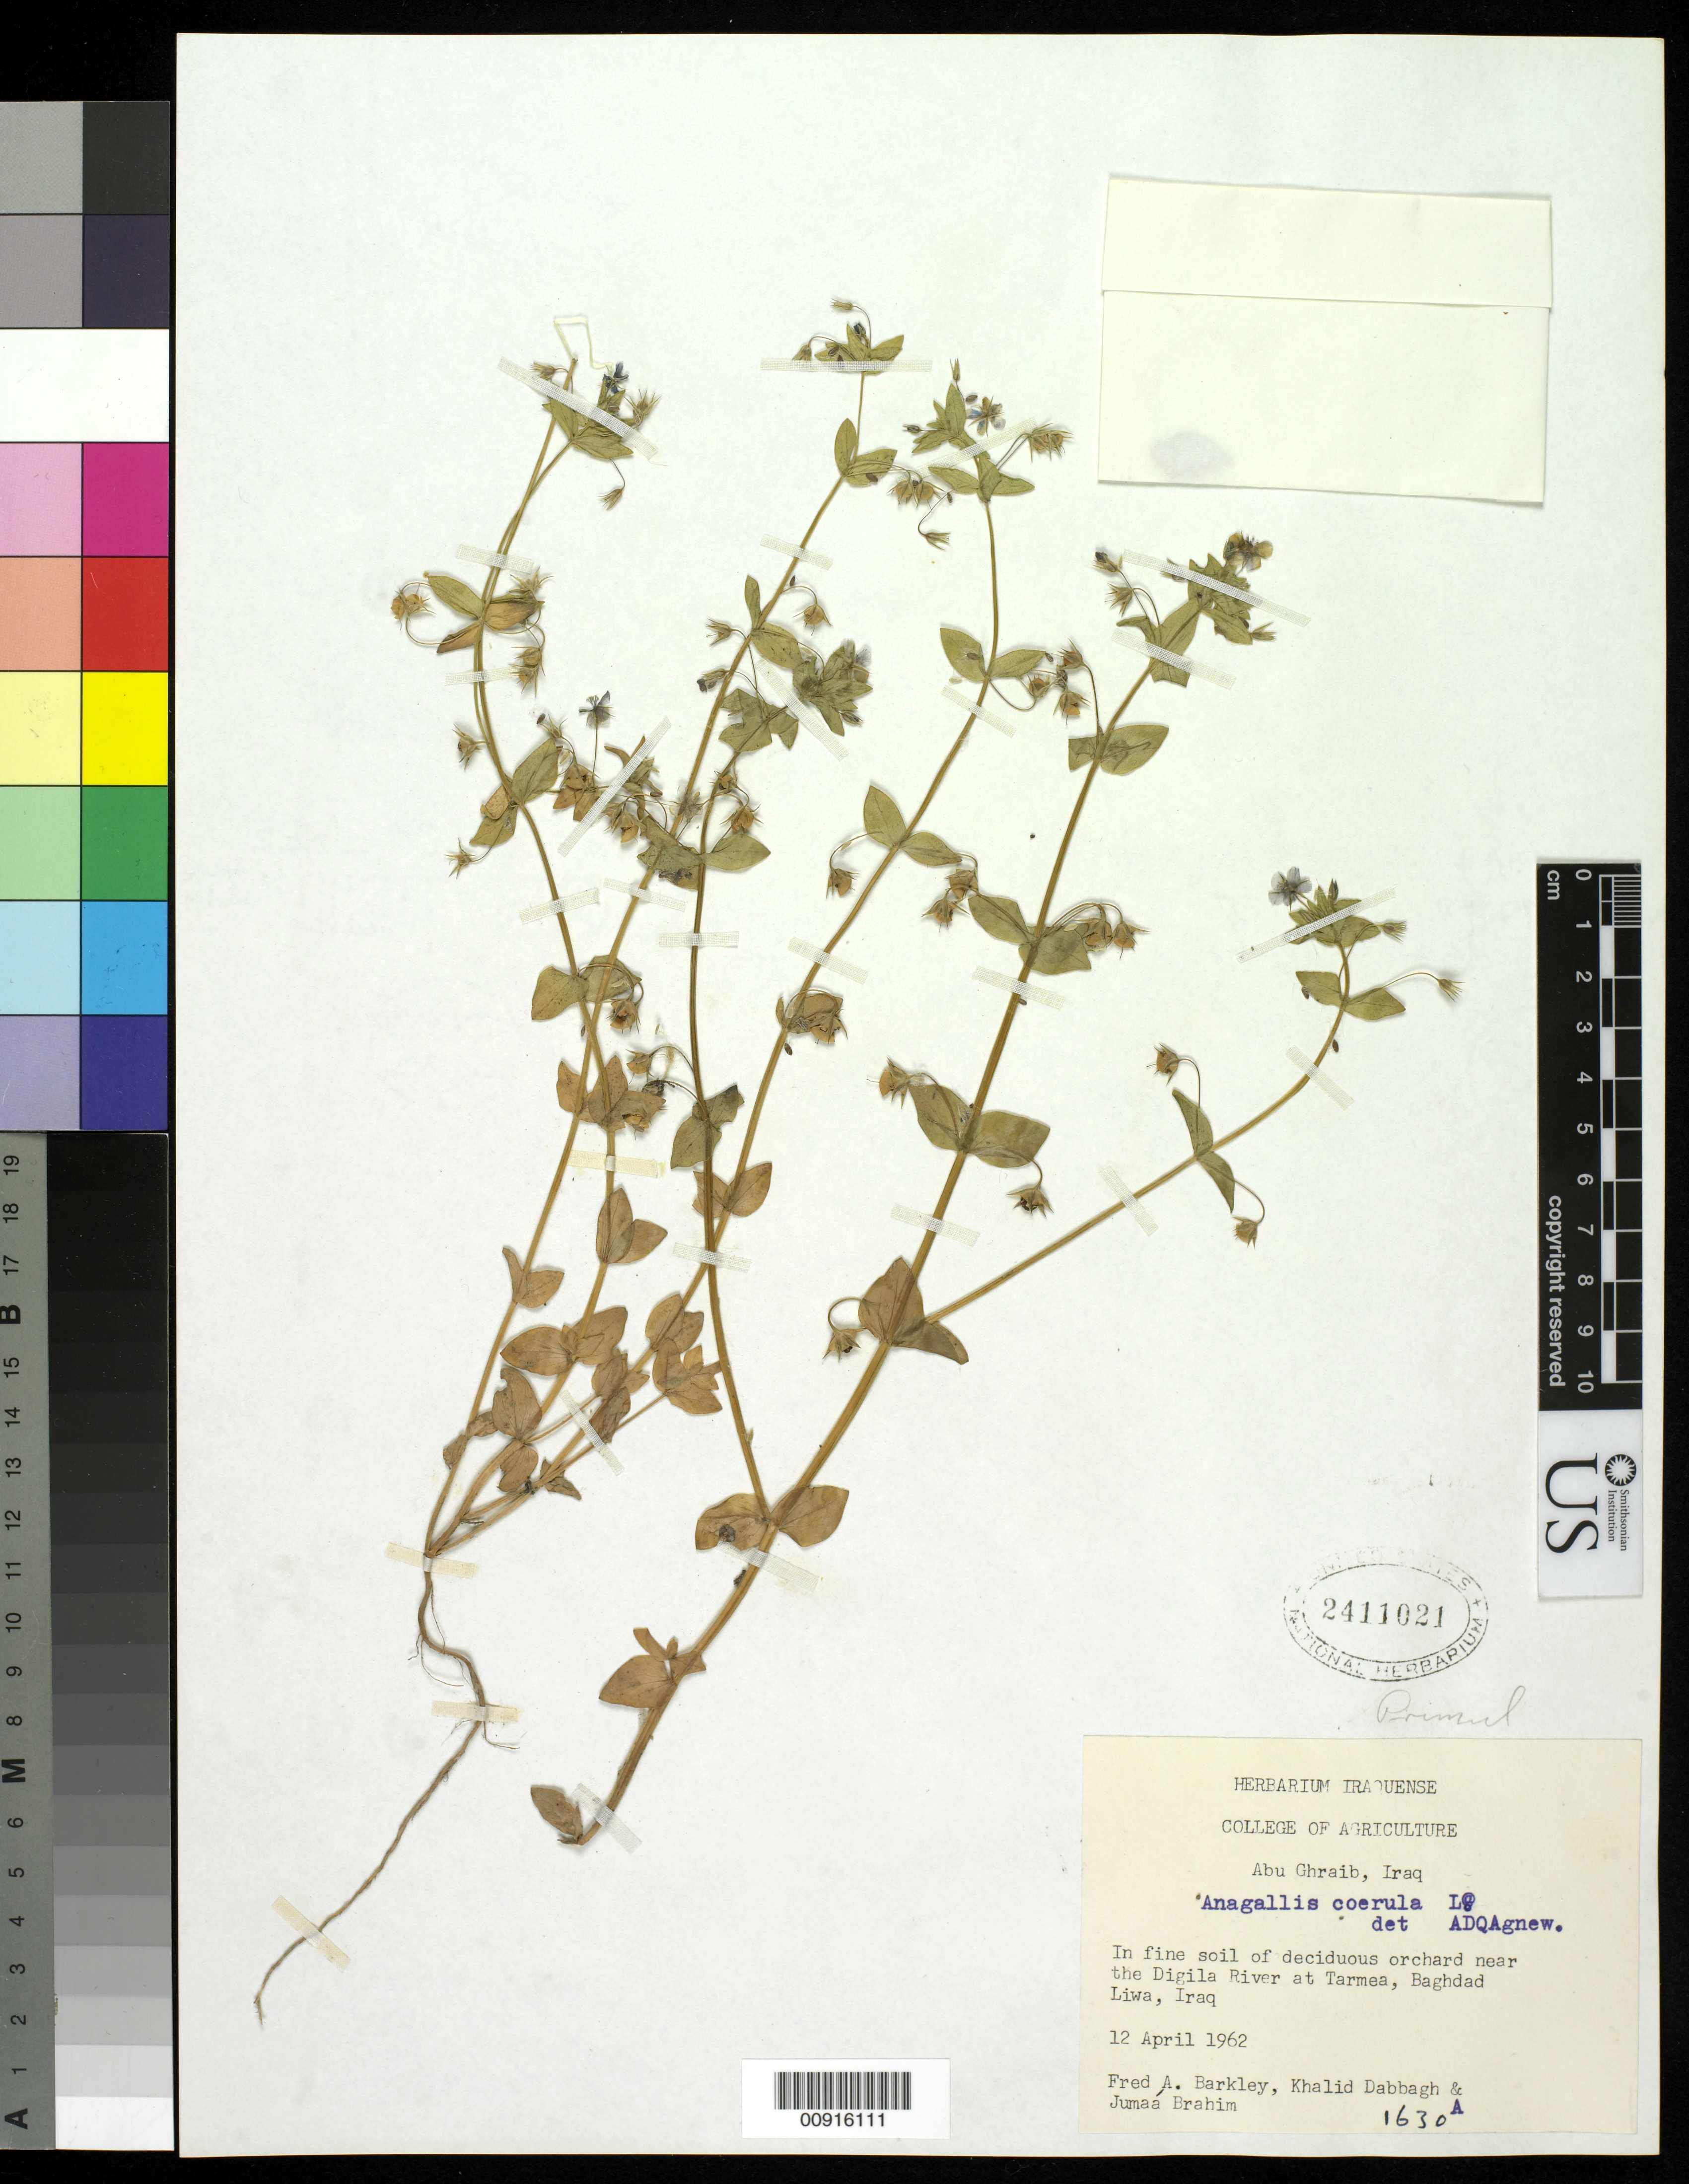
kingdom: Plantae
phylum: Tracheophyta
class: Magnoliopsida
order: Ericales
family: Primulaceae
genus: Anagallis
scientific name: Anagallis caerulea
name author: L.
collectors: F. A. Barkley & J. Brahim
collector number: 1630A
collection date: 1962-04-12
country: Iraq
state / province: Baghdad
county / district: Abu Ghraib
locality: near the Digila River at Tarmea, Baghdad, Liwa, Iraq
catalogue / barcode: US 2411021